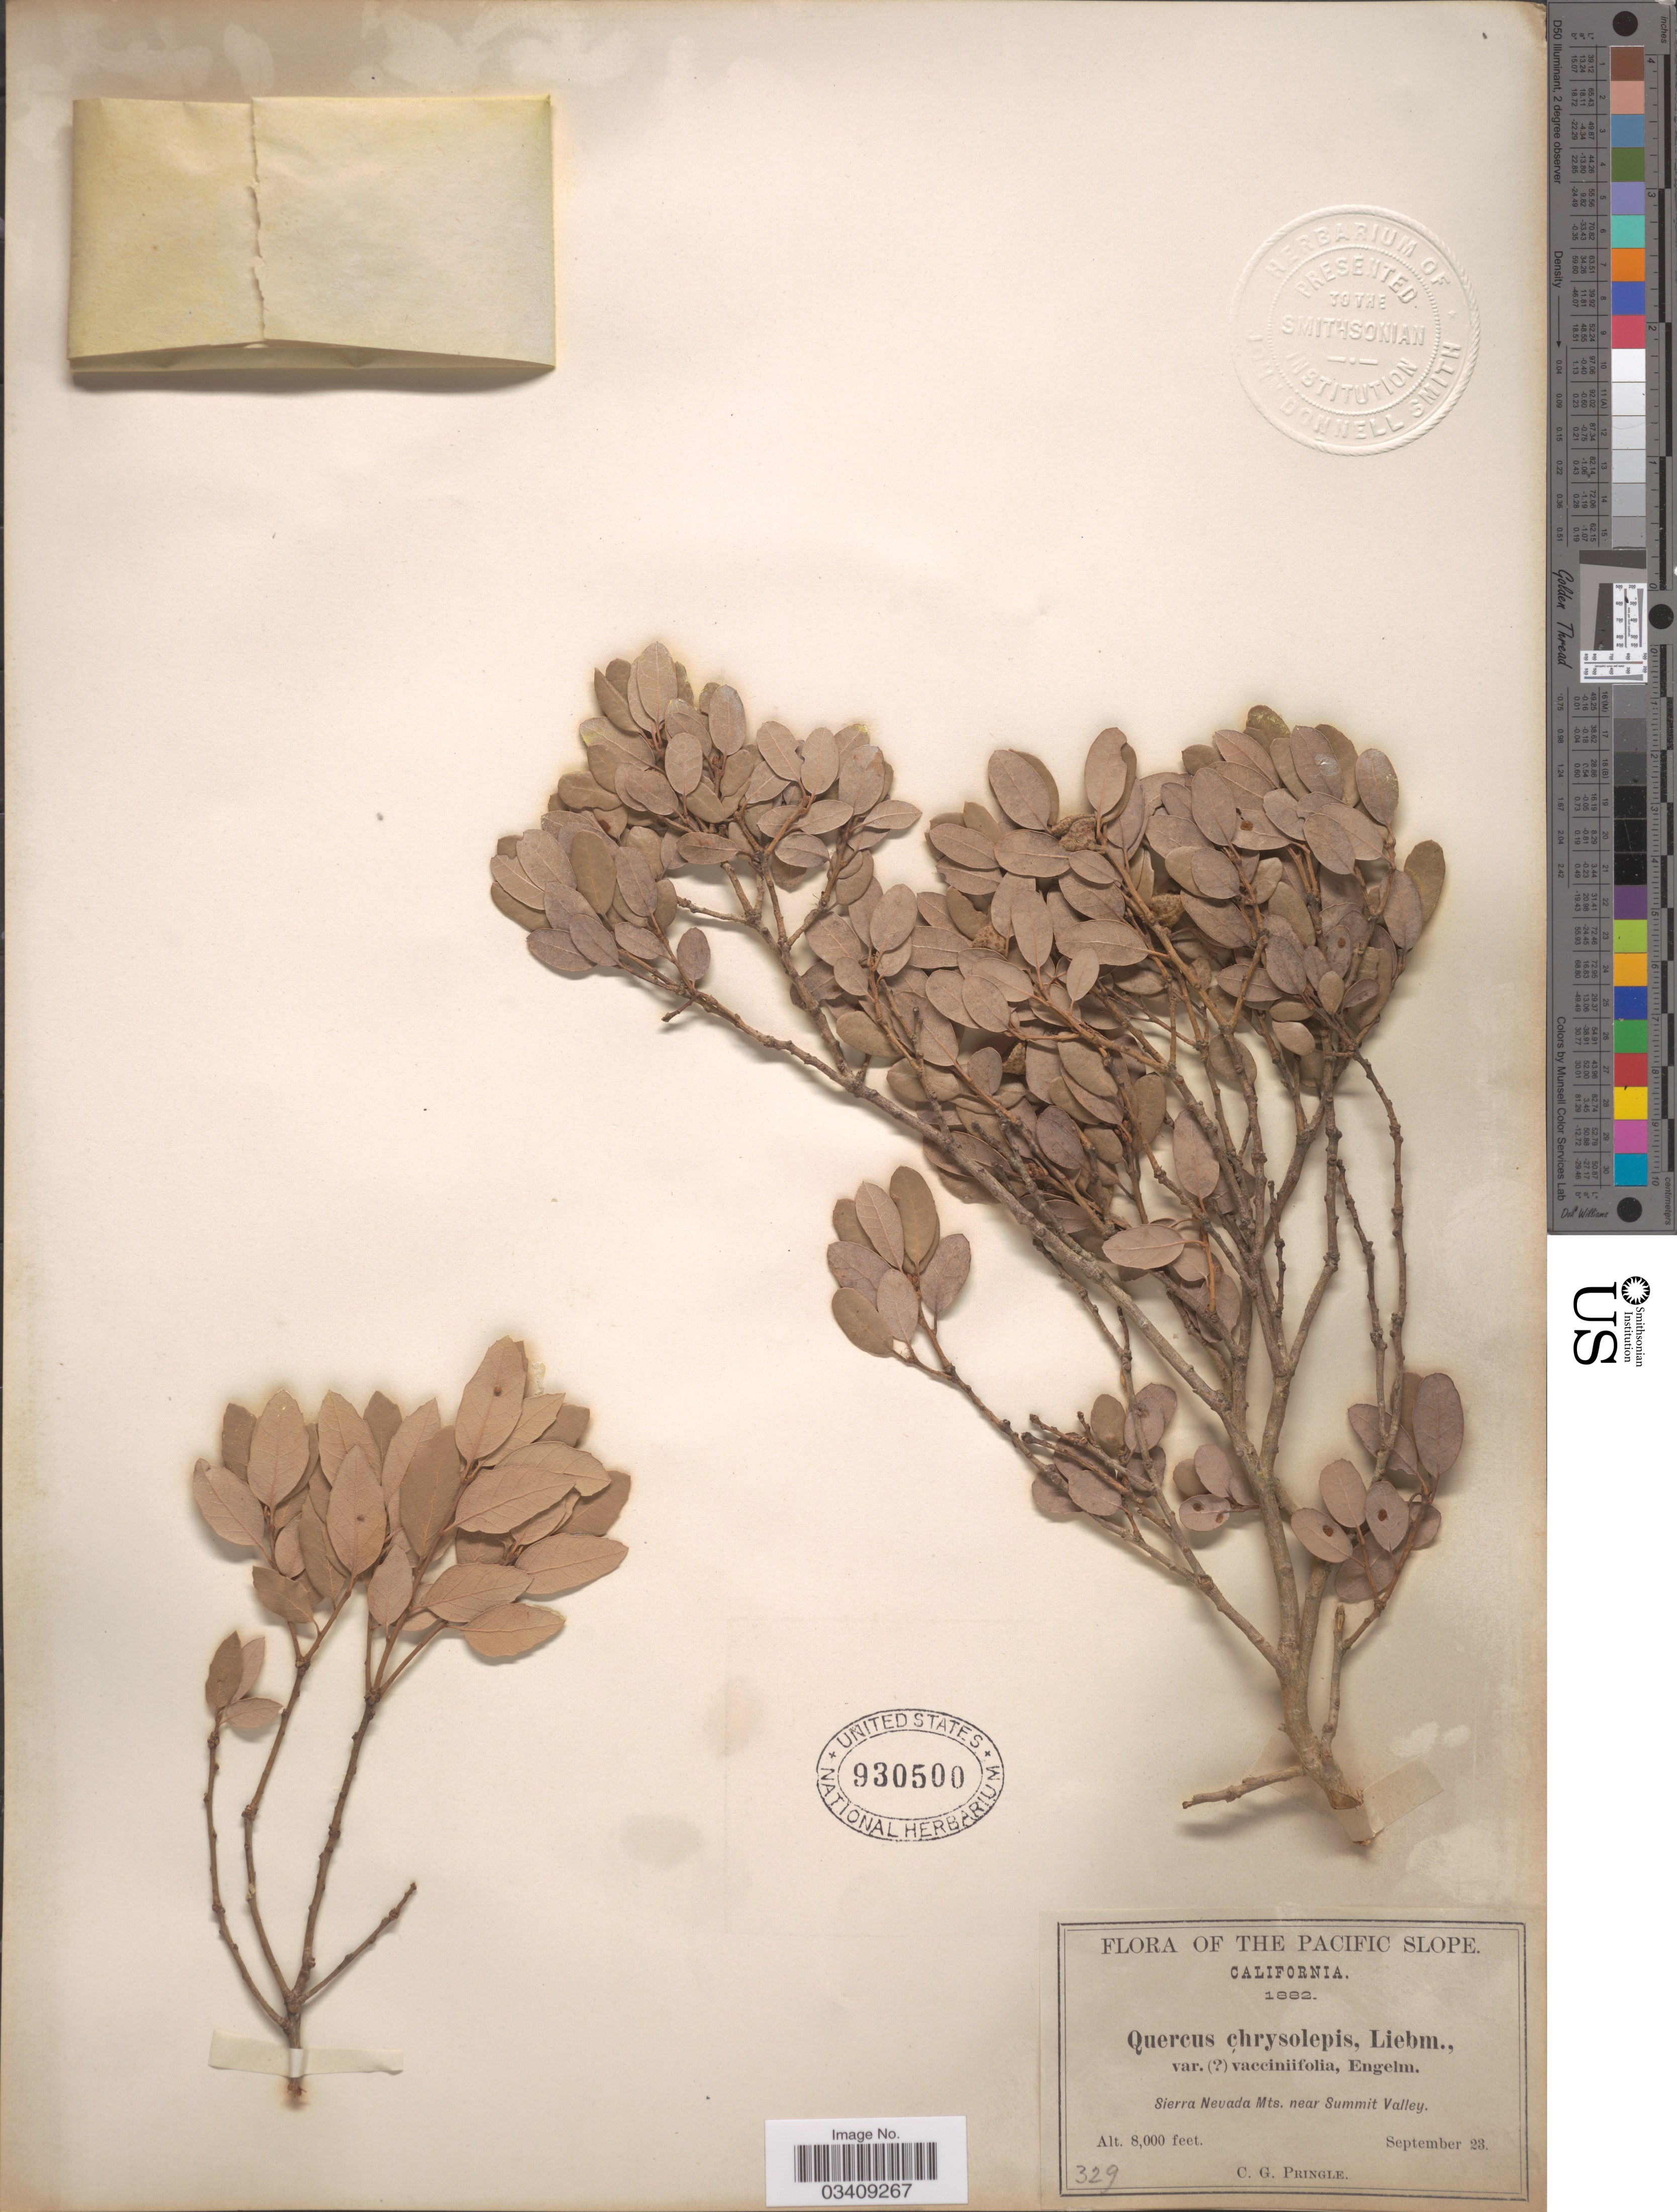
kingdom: Plantae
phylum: Tracheophyta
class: Magnoliopsida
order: Fagales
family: Fagaceae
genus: Quercus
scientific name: Quercus aaata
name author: C.H. Müll.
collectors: C. G. Pringle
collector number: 329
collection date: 1882-09-23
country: United States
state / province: California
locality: The Pacific Slope. Sierra Nevada Mts. near Summit Valley.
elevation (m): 2438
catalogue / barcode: US 930500